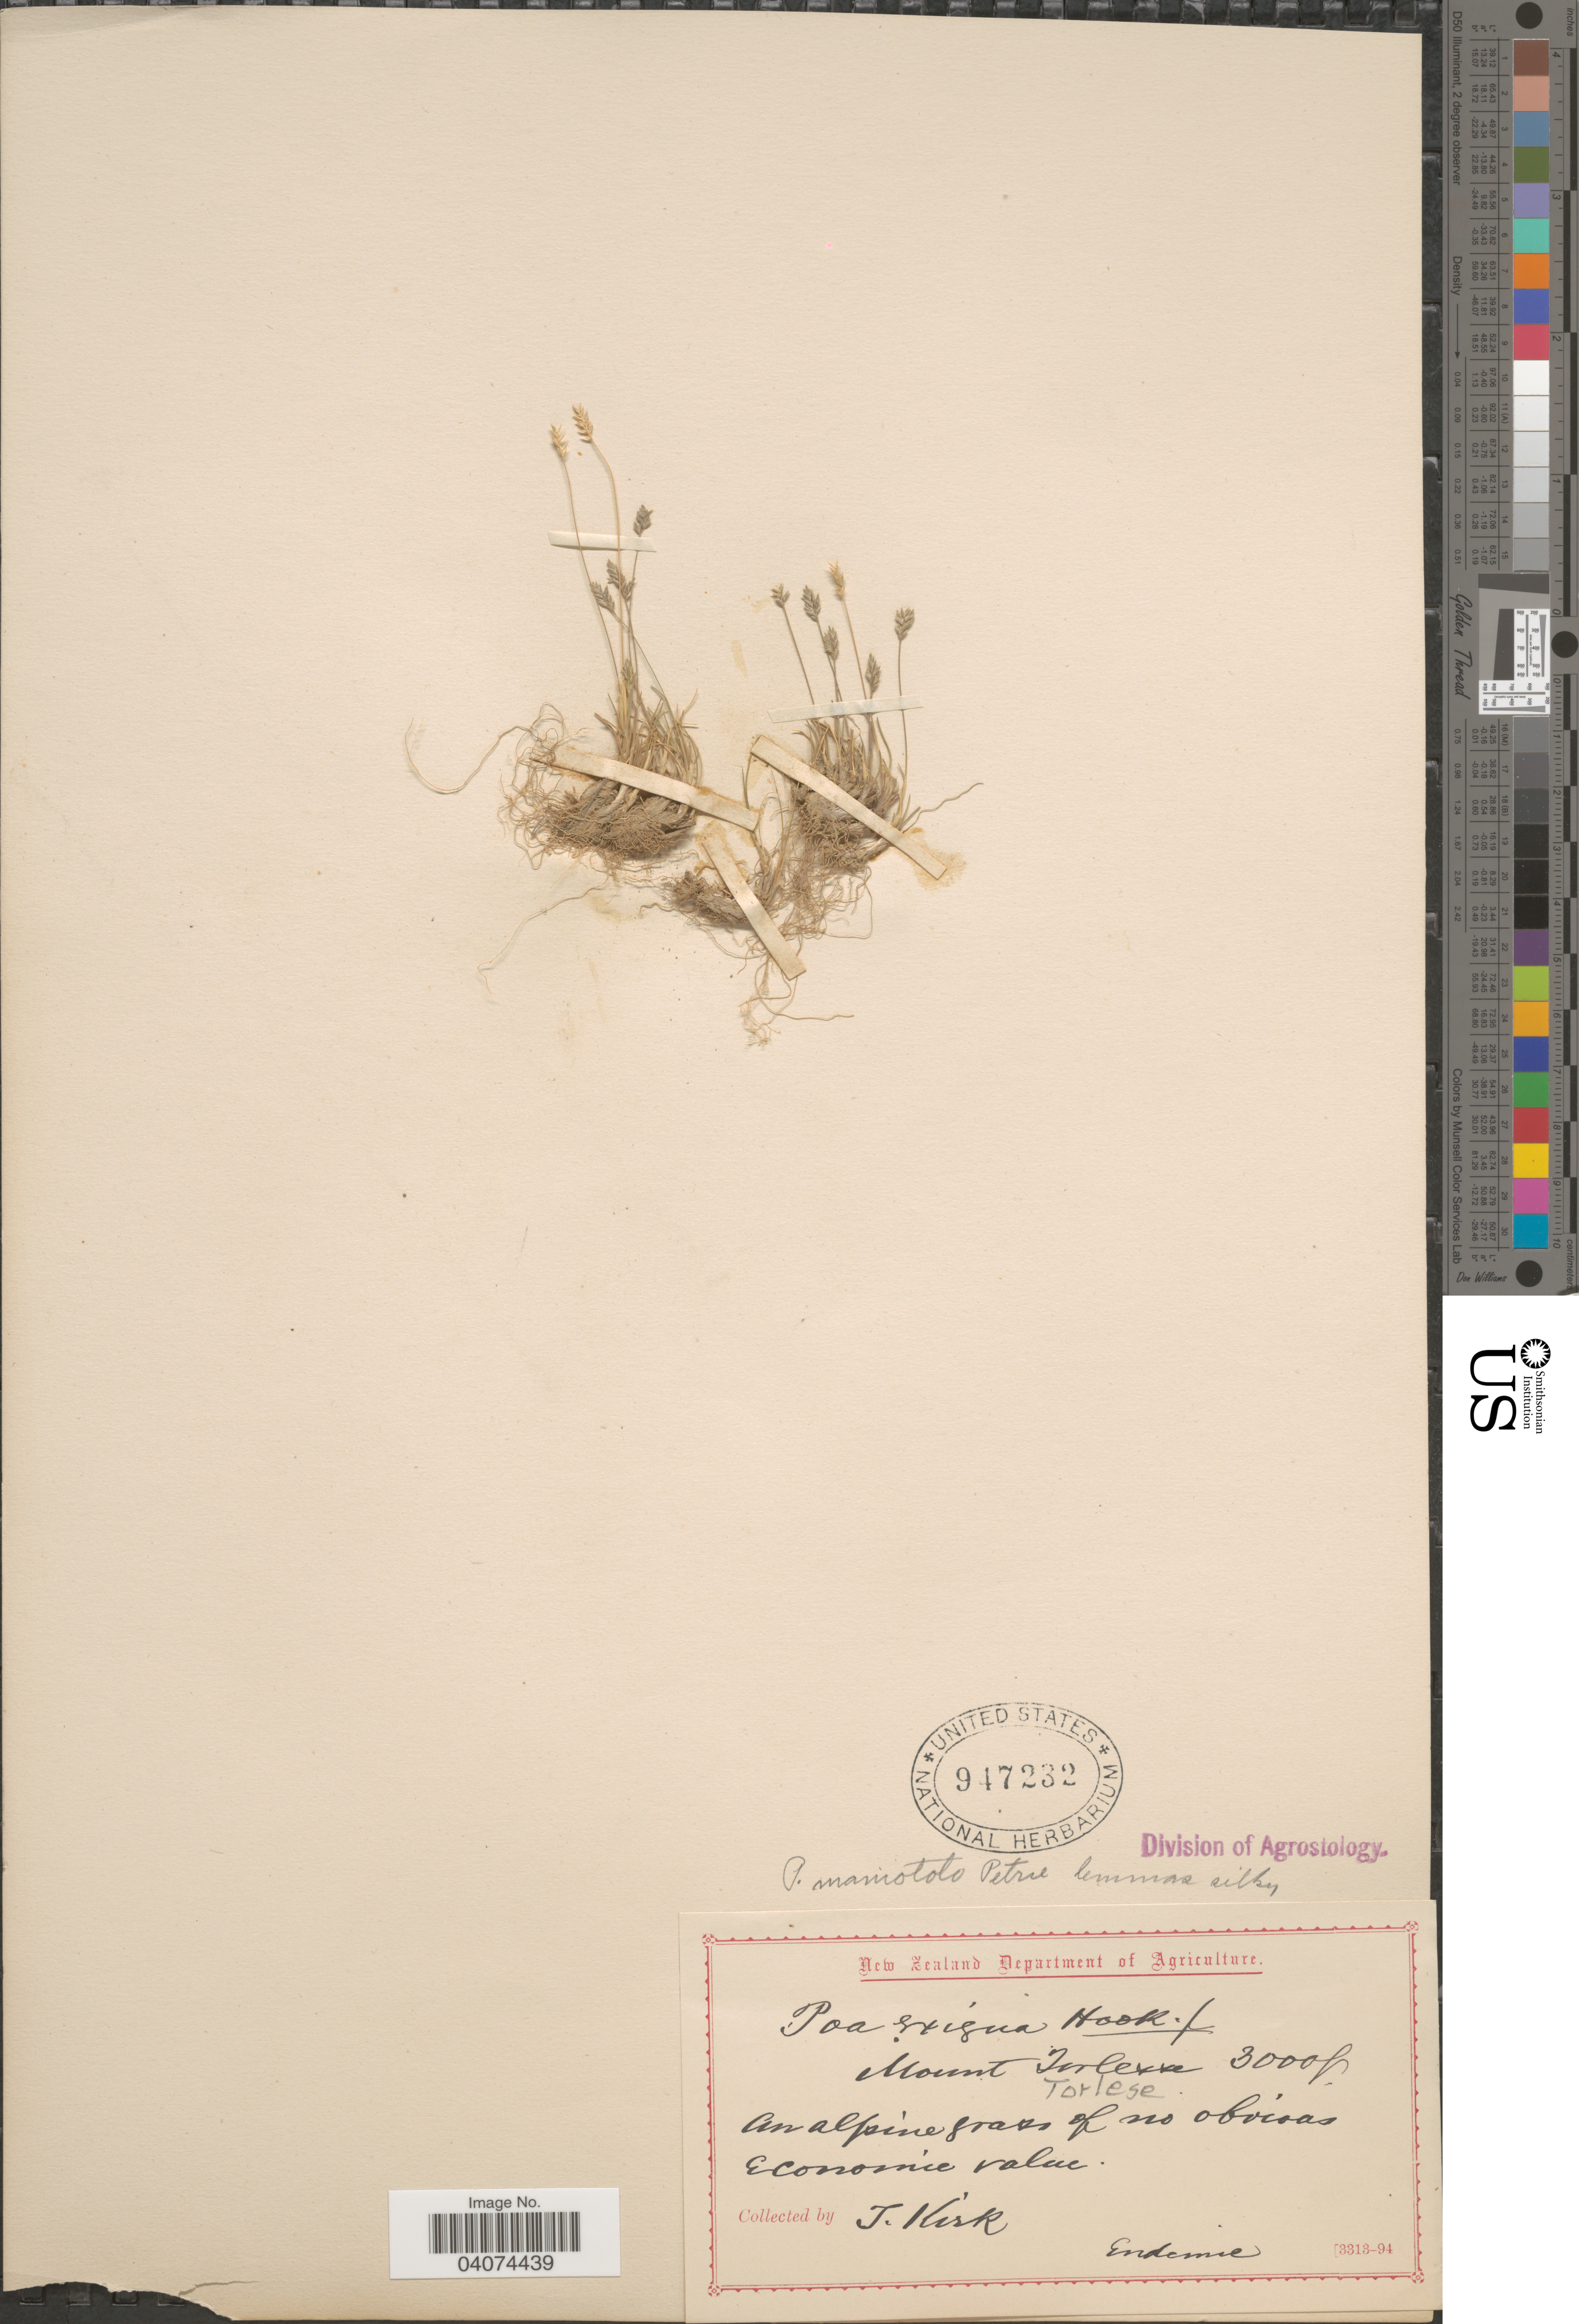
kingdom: Plantae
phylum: Tracheophyta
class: Liliopsida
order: Poales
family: Poaceae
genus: Poa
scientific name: Poa maniototo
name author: Petrie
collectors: T. Kirk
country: New Zealand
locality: Mount Torlese.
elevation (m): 914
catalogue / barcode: US 947232